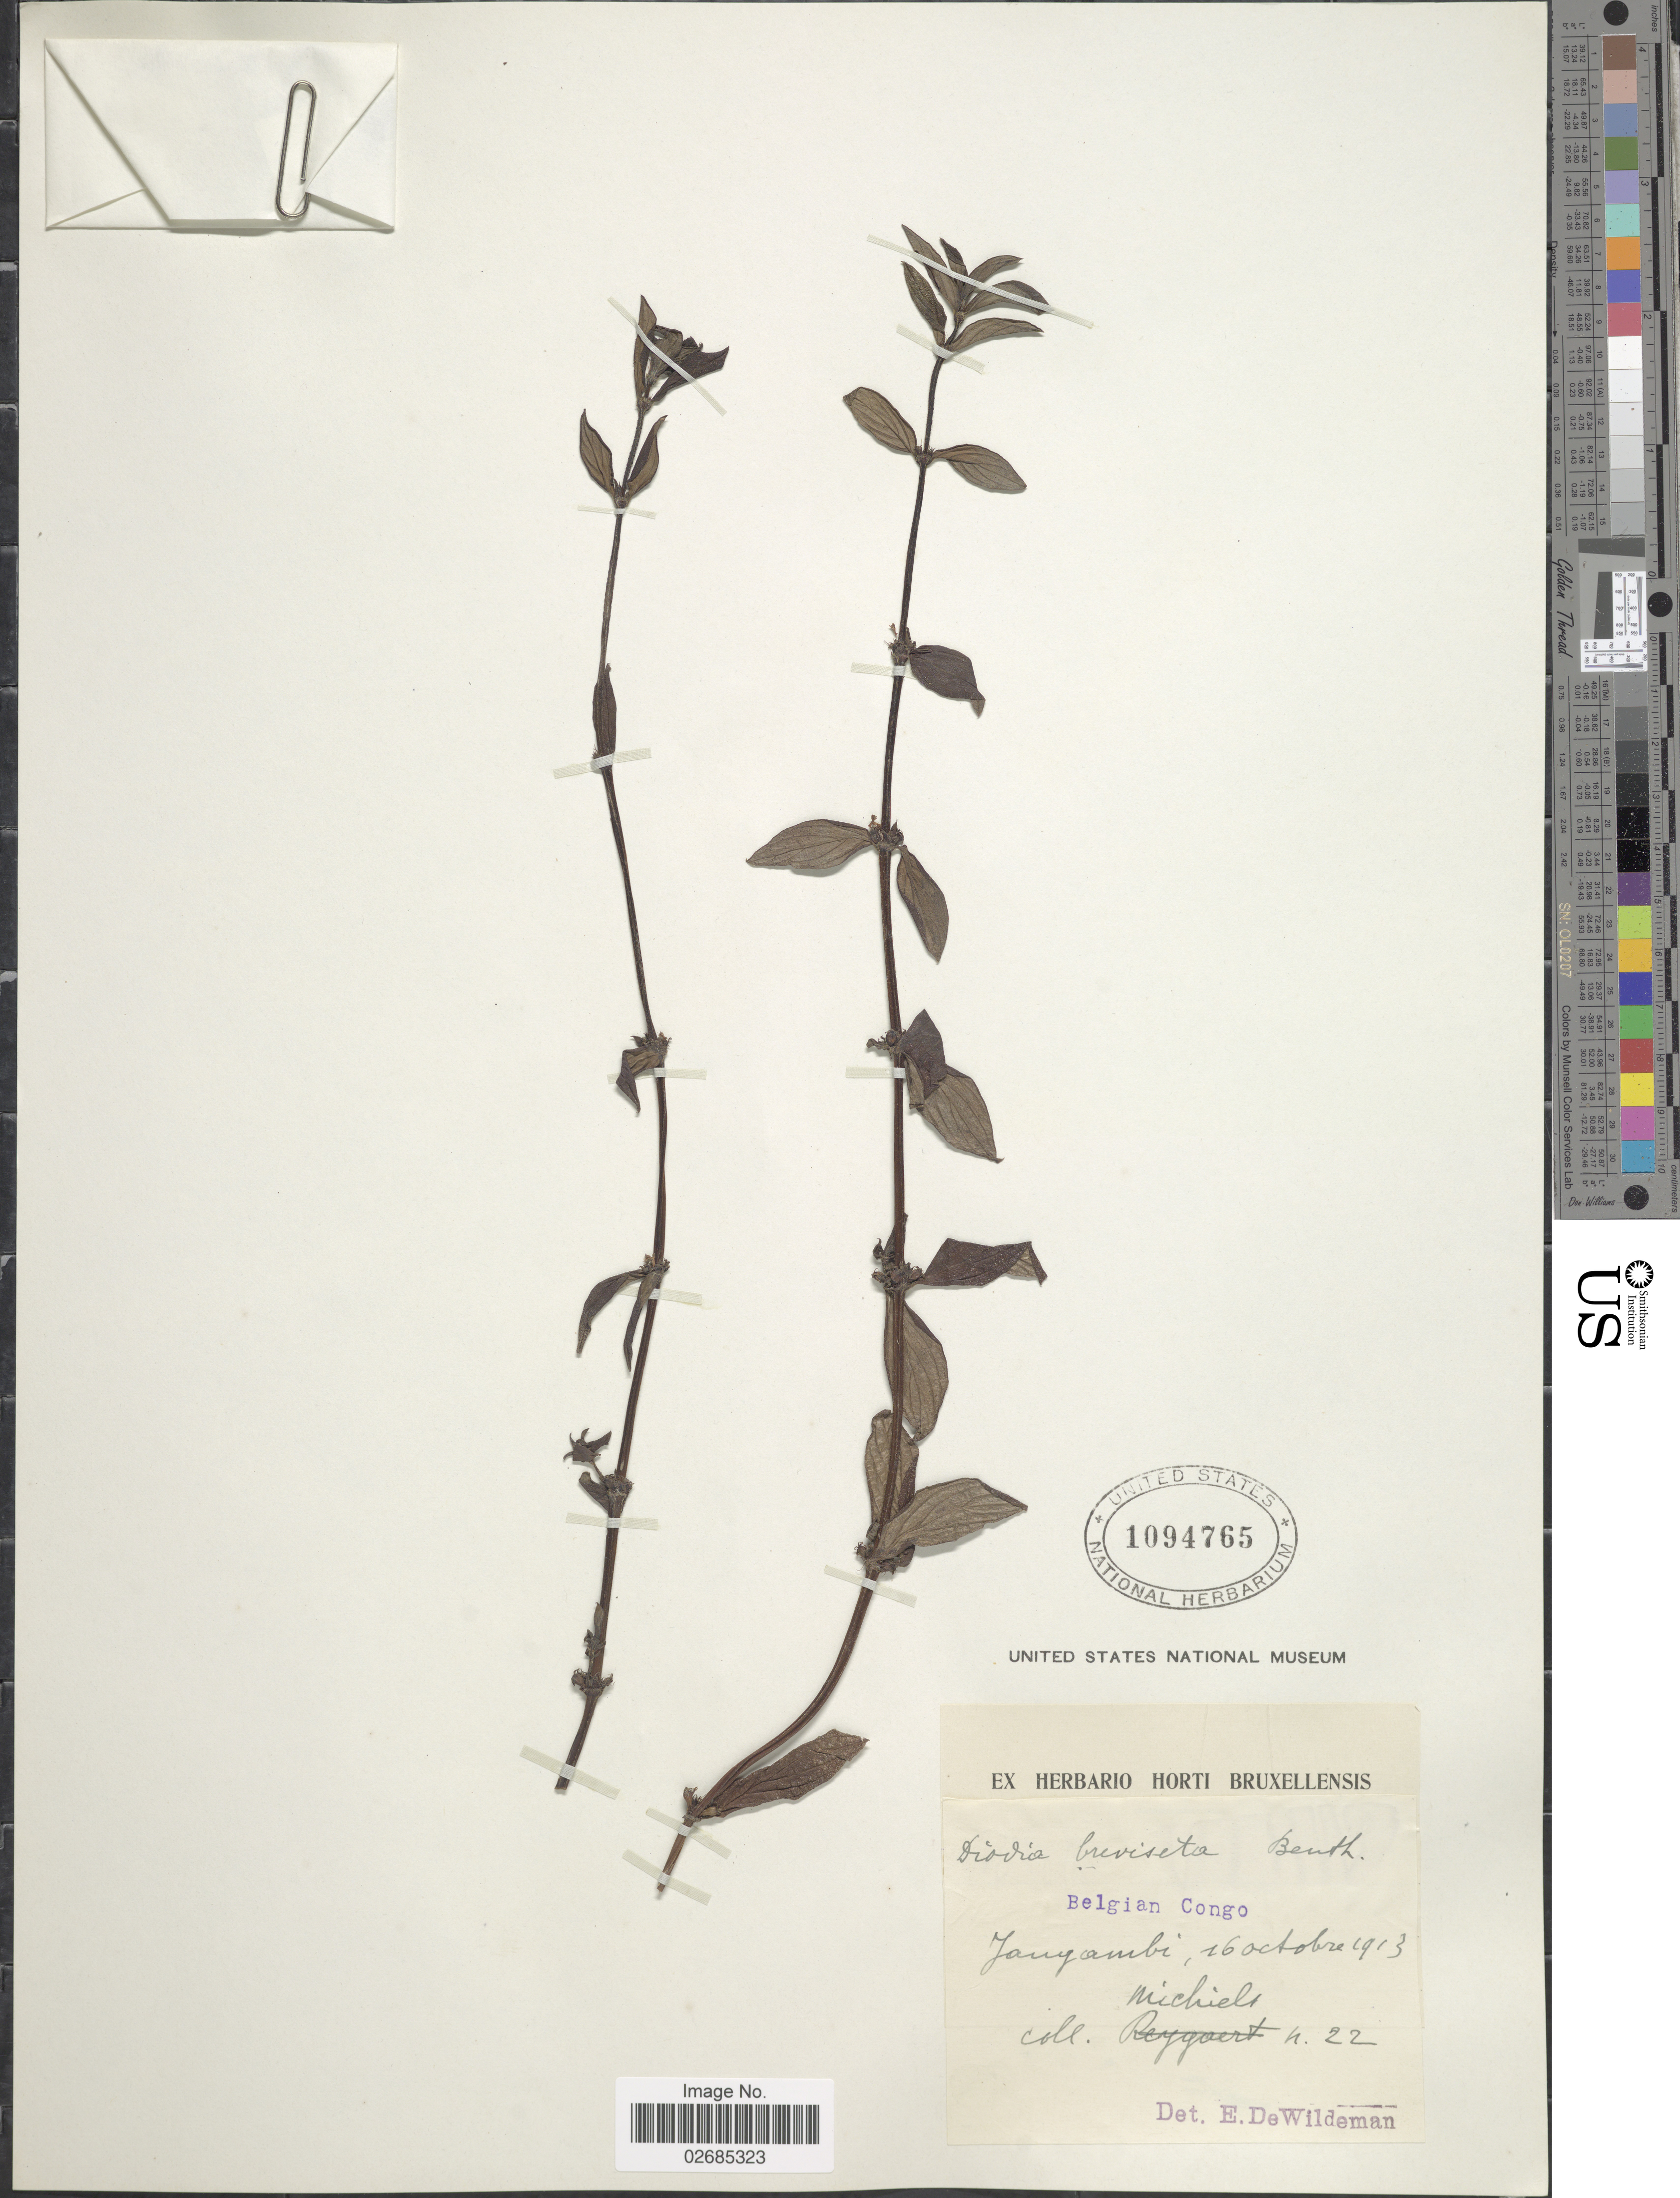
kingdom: Plantae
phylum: Tracheophyta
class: Magnoliopsida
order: Gentianales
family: Rubiaceae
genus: Diodia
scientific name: Diodia breviseta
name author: Benth.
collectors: -. Michiels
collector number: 22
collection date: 1913-10-16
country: Congo, Democratic Republic of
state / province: Tshopo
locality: Belgian Congo. Jangambi. Orientale.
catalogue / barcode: US 1094765